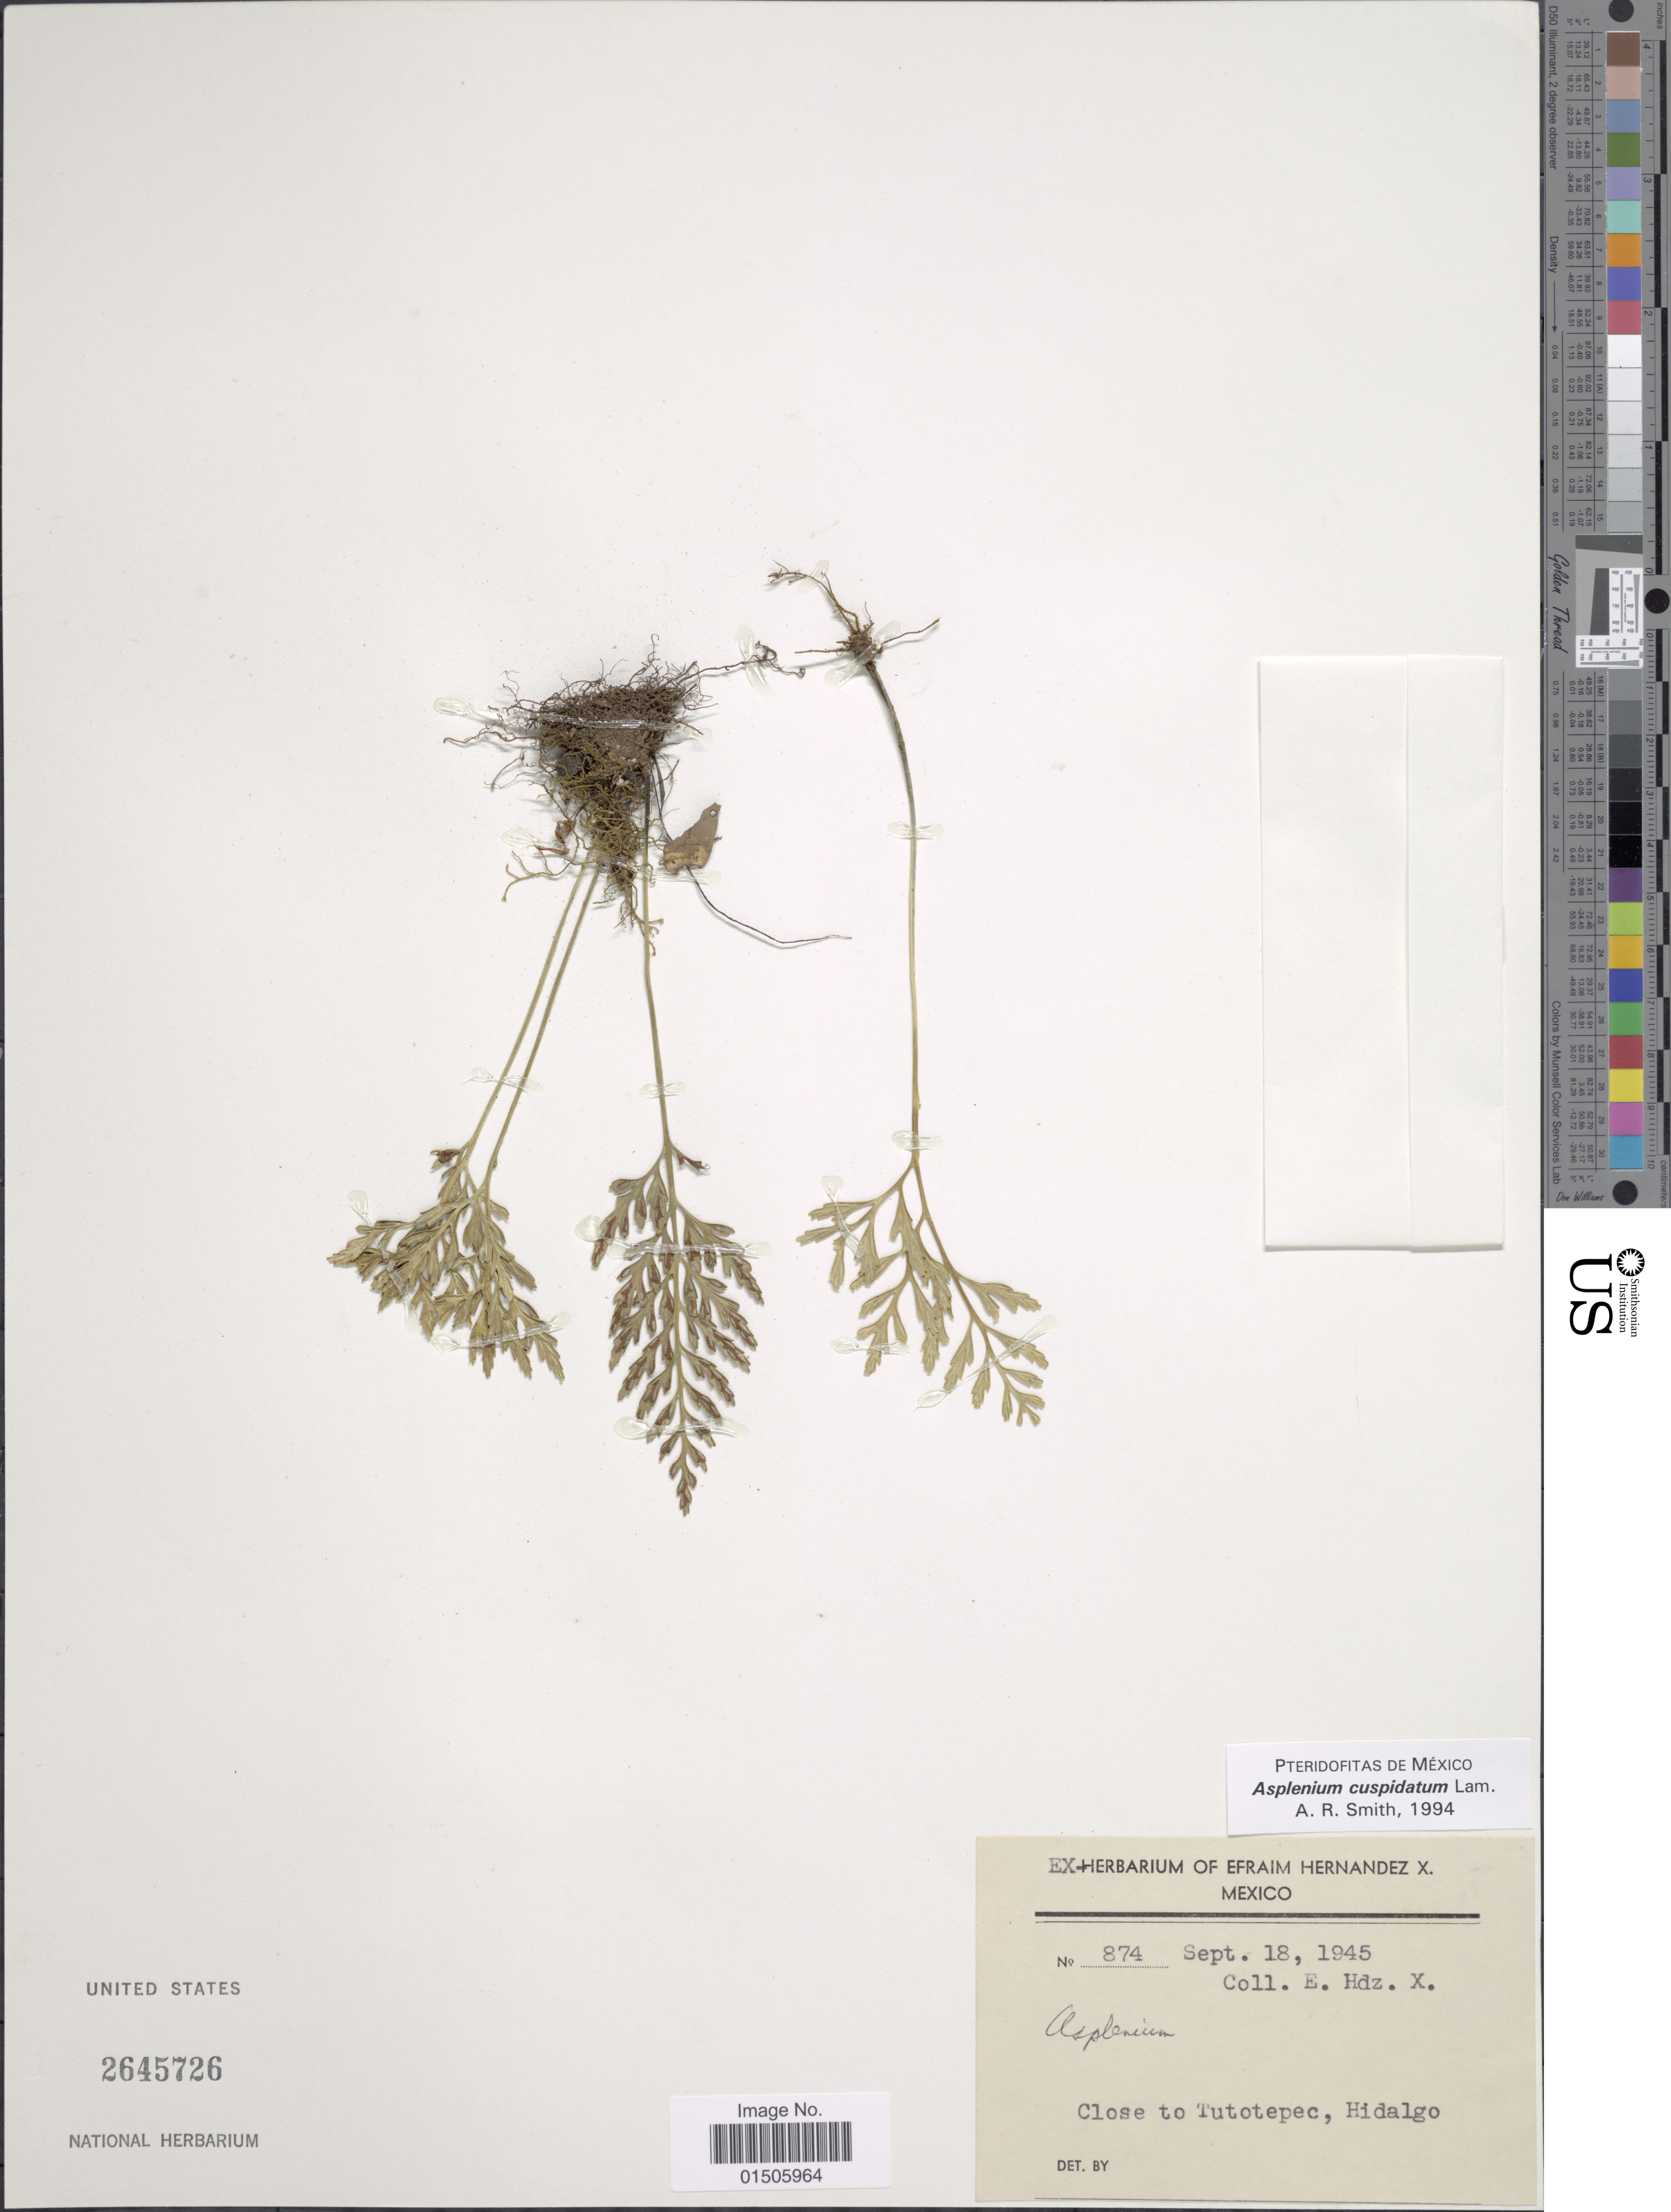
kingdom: Plantae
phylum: Tracheophyta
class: Polypodiopsida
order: Polypodiales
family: Aspleniaceae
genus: Asplenium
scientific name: Asplenium cuspidatum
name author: Lam.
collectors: E. Hernandez X.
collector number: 874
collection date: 1945-09-18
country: Mexico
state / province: Hidalgo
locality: Close to Tutotepec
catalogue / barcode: US 2645726